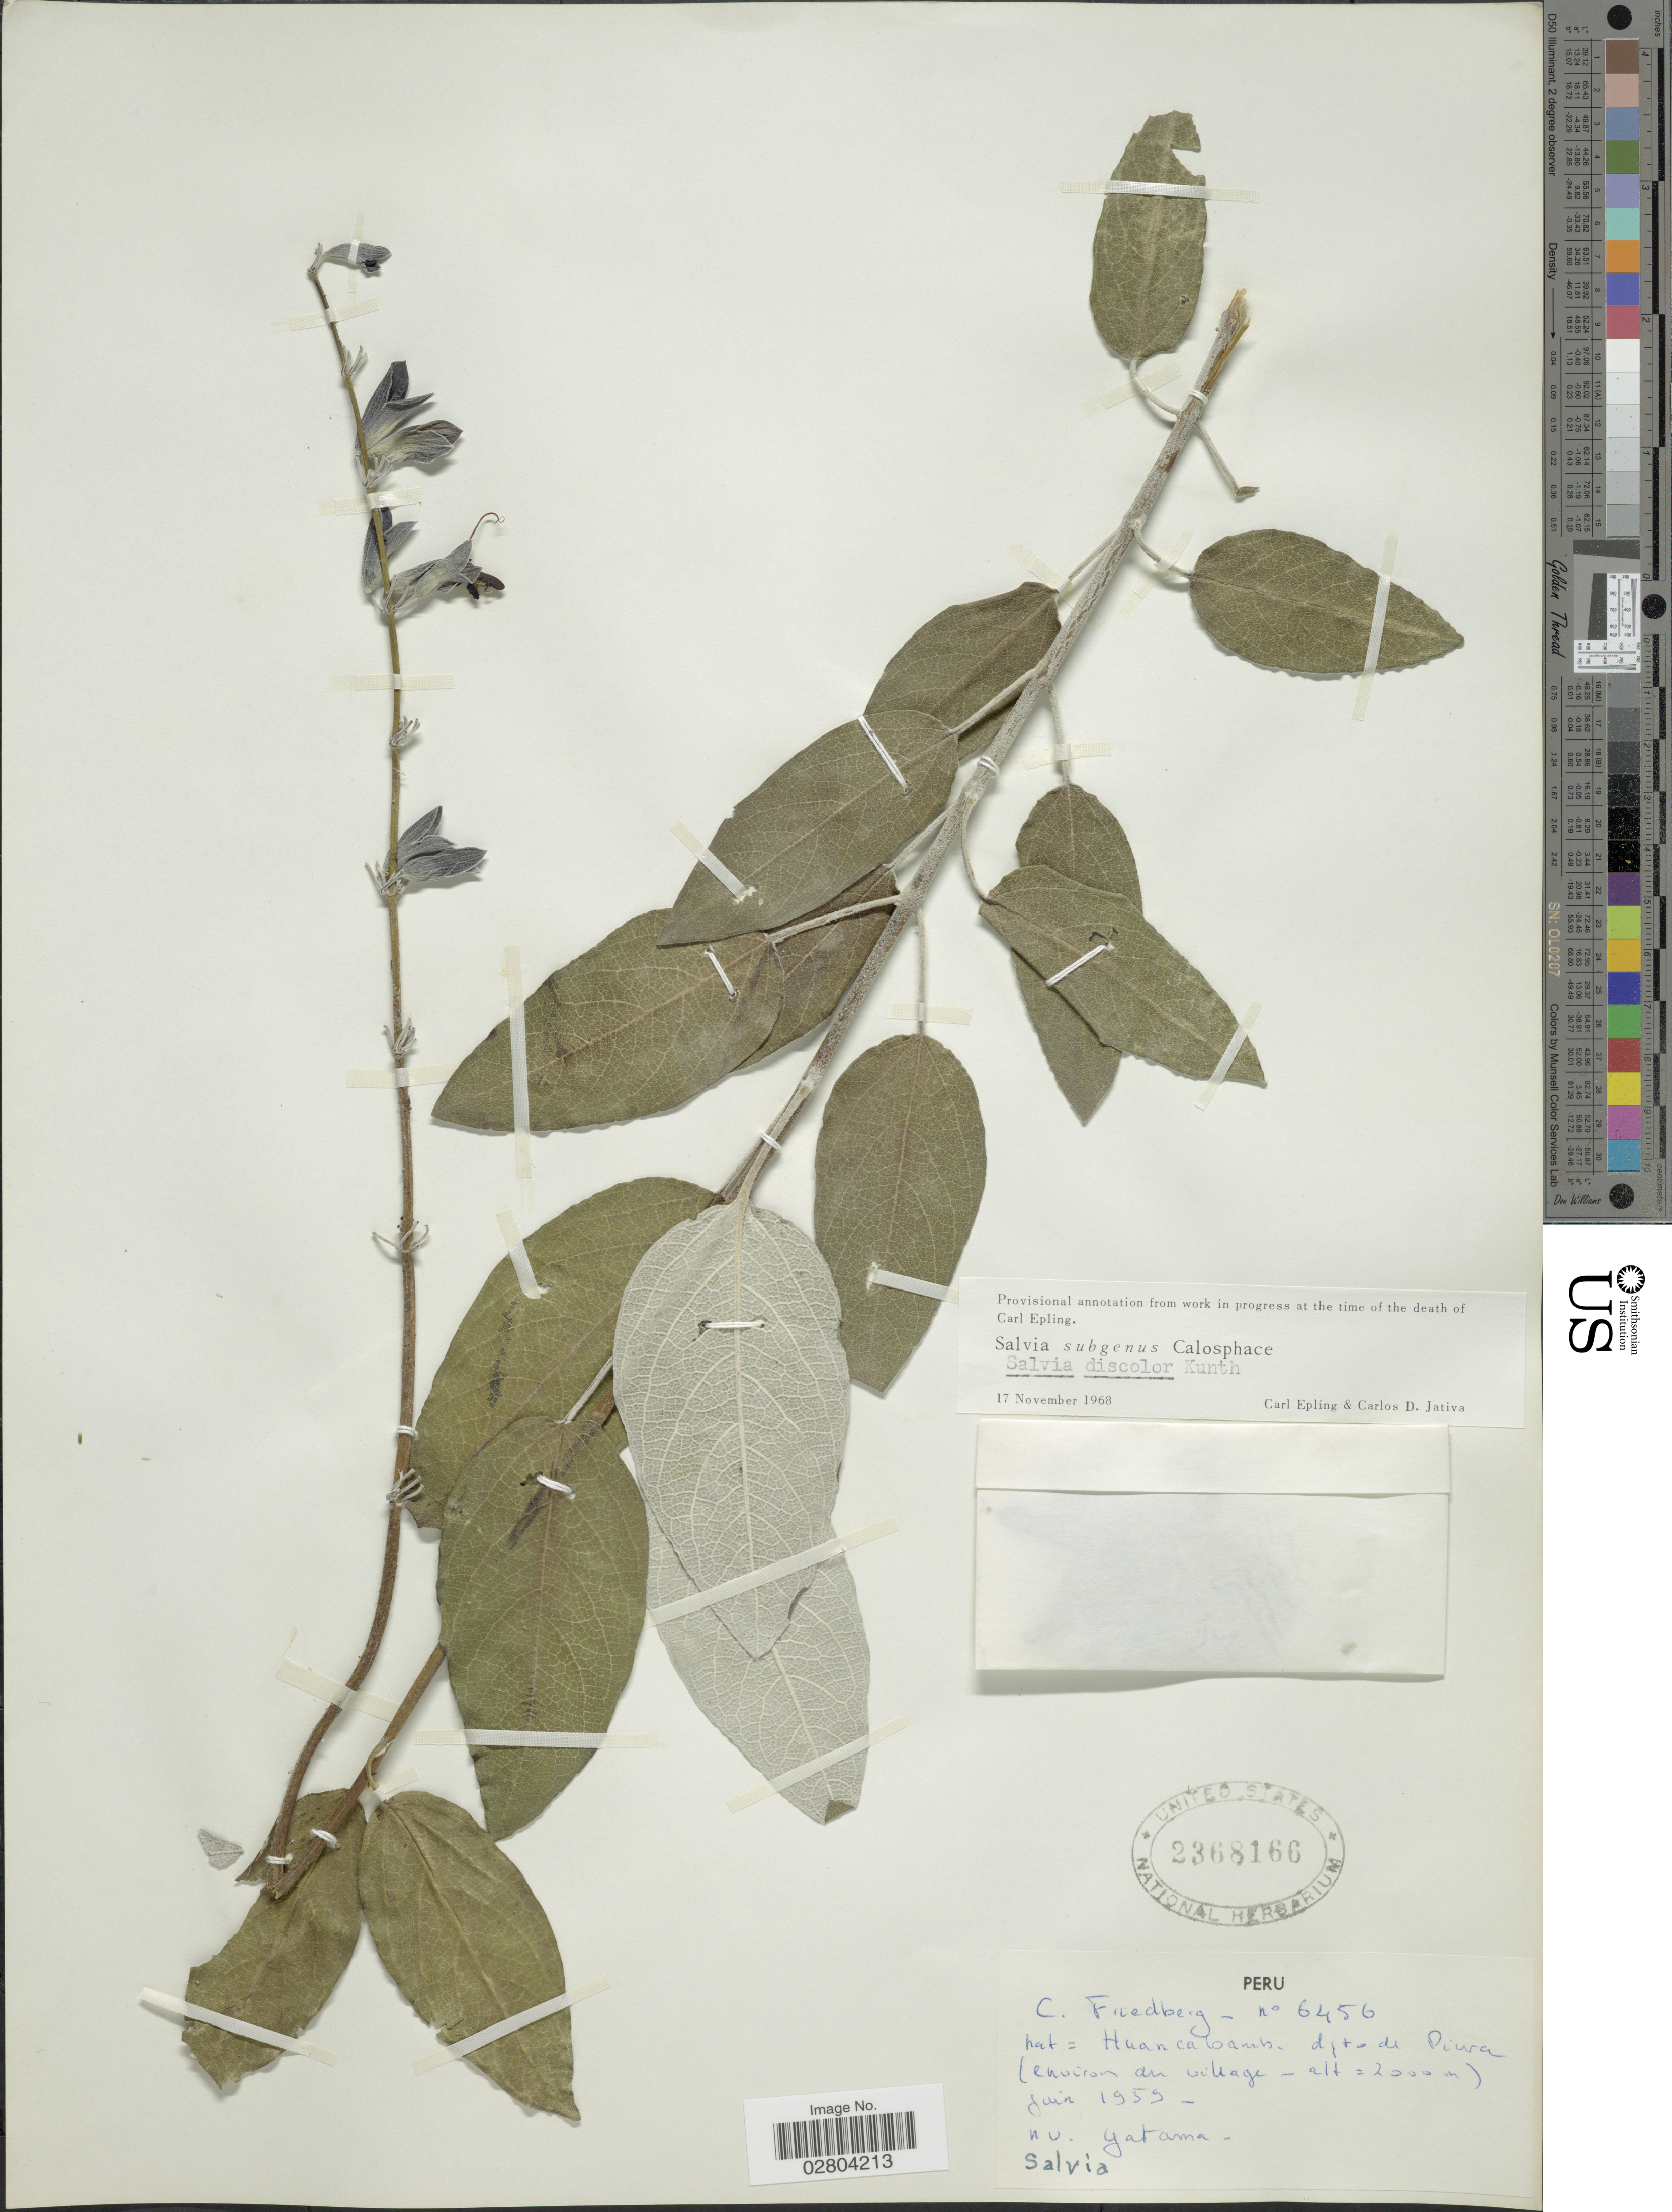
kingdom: Plantae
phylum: Tracheophyta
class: Magnoliopsida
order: Lamiales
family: Lamiaceae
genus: Salvia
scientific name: Salvia discolor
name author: Kunth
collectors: C. Friedberg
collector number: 6456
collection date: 1959-06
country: Peru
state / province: Piura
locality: Nat = Huancabamb. dpto de Piura (environ du village).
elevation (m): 2000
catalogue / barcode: US 2368166